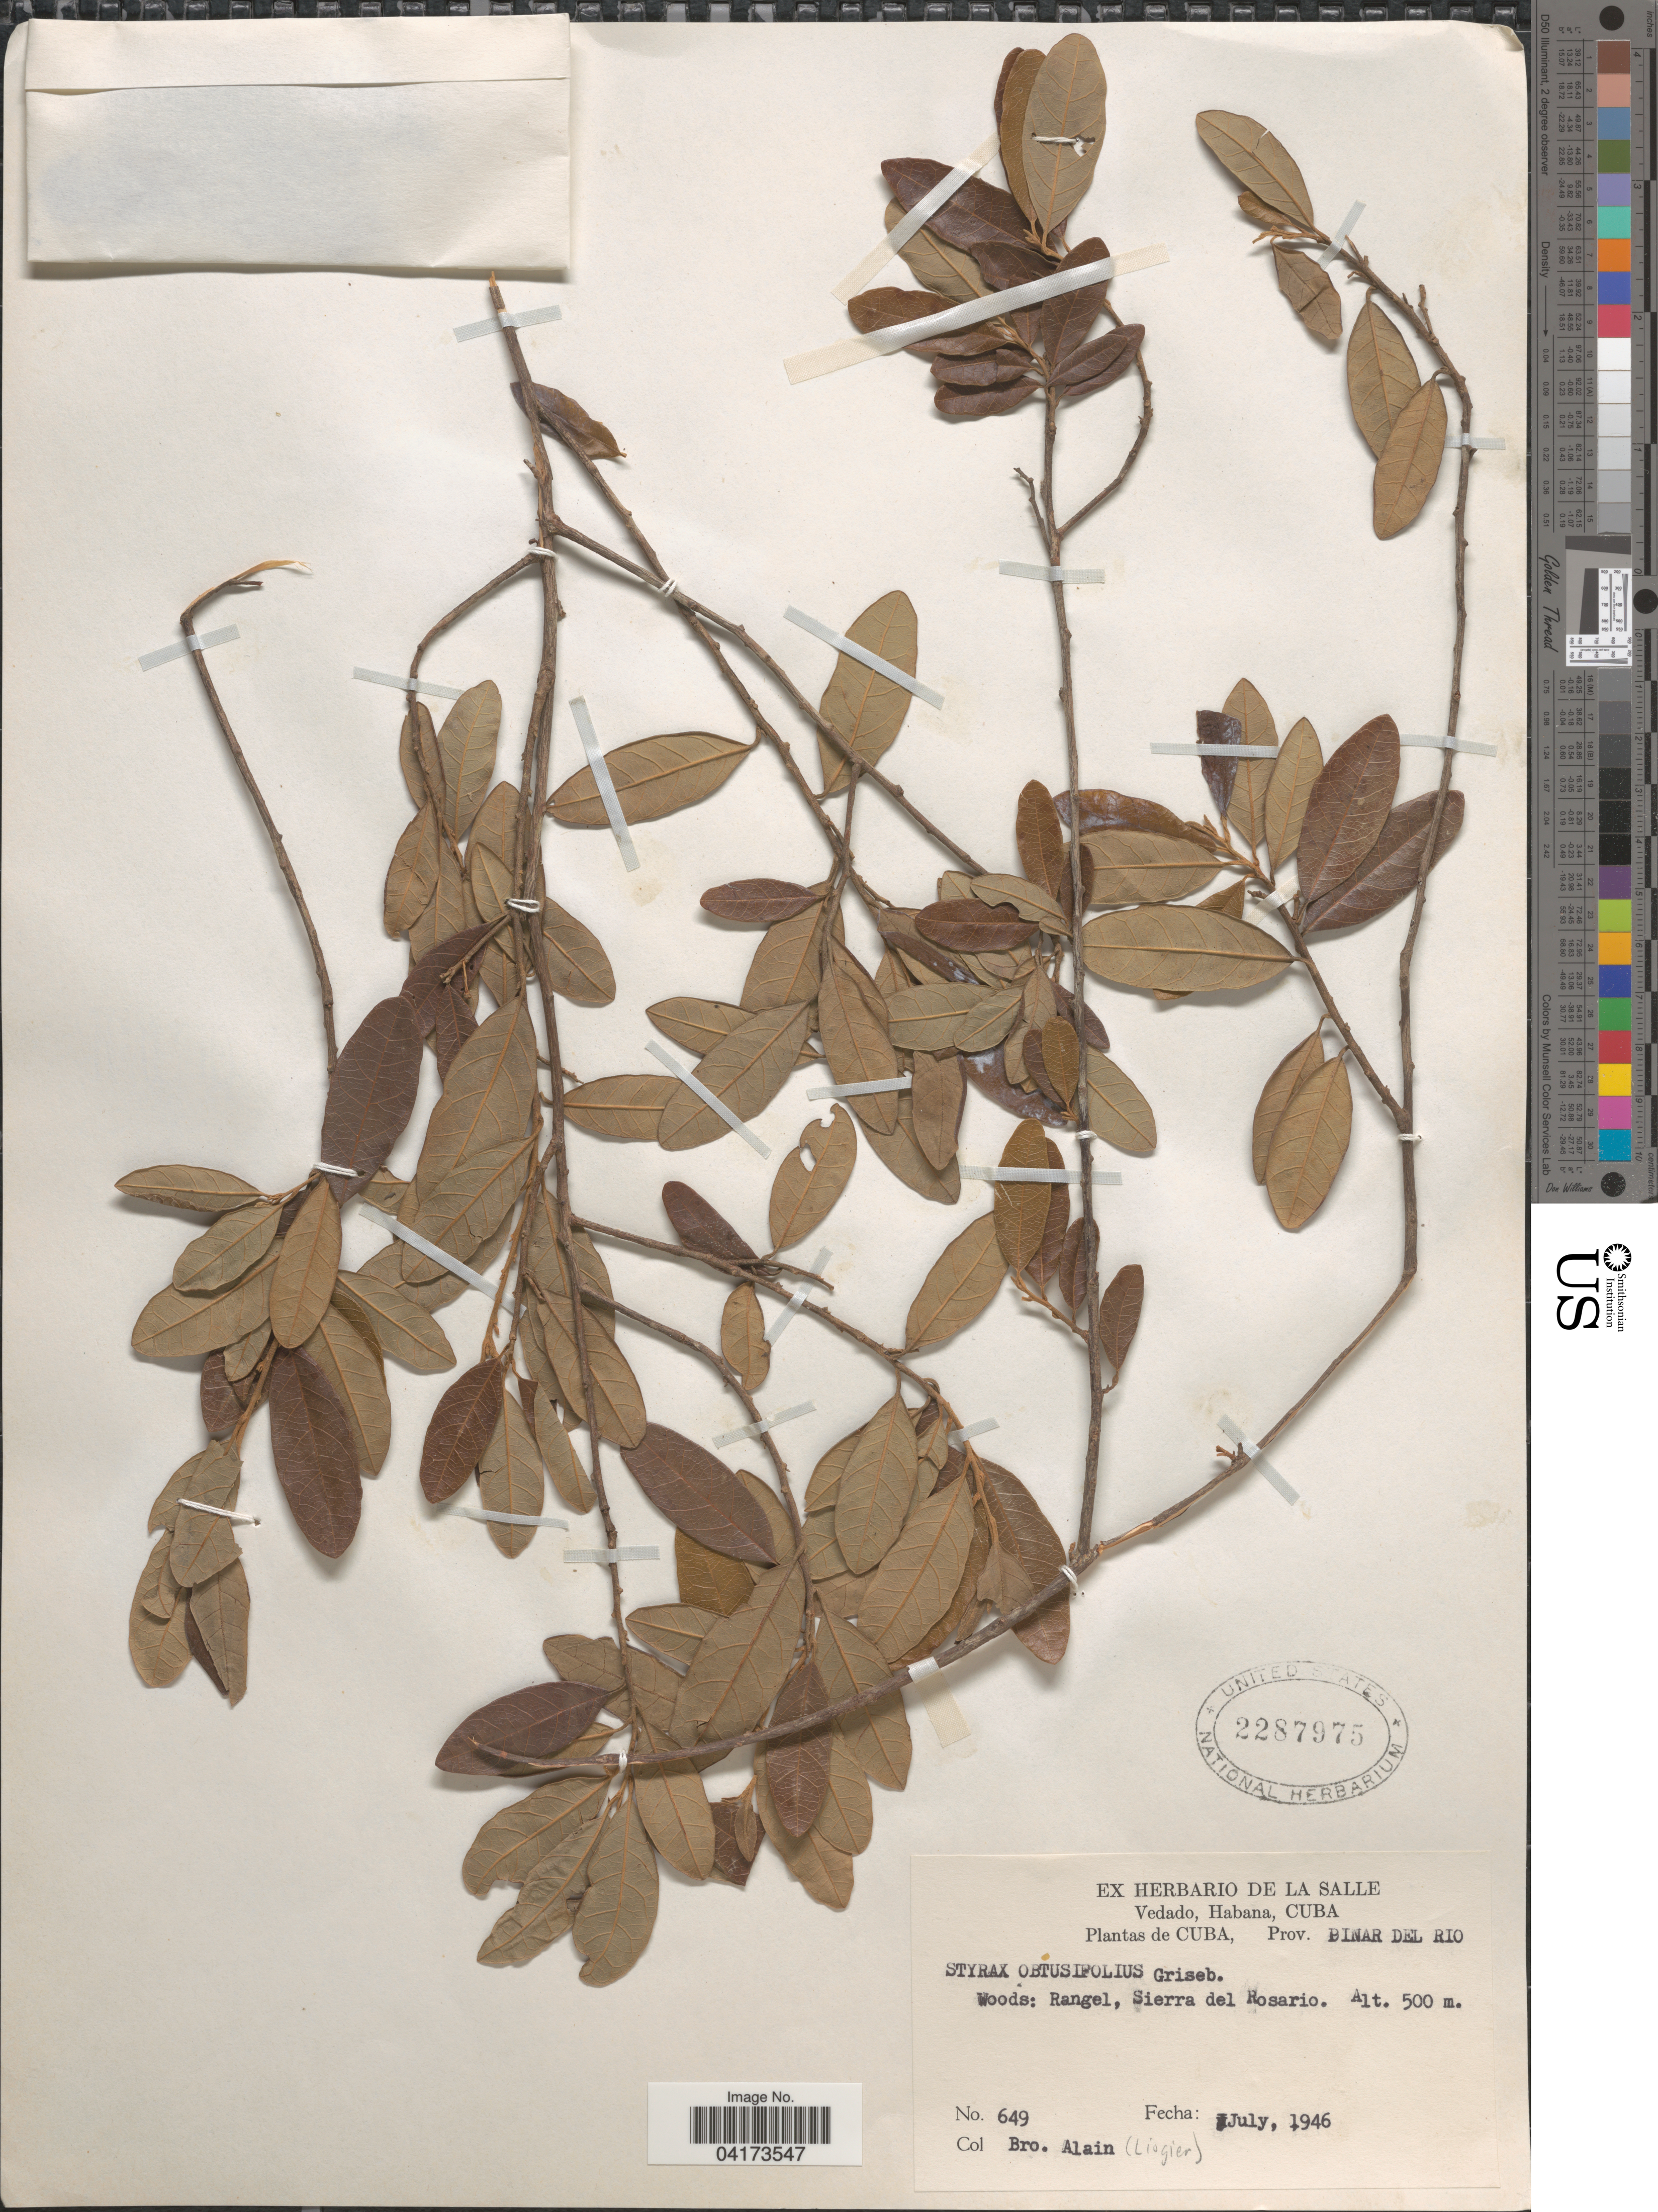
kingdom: Plantae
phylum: Tracheophyta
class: Magnoliopsida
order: Ericales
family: Styracaceae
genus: Styrax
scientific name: Styrax obtusifolius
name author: Griseb.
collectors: Alain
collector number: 649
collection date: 1946-07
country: Cuba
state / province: Pinar del Río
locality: Rangel, Sierra del Rosario.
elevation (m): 500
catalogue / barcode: US 2287975